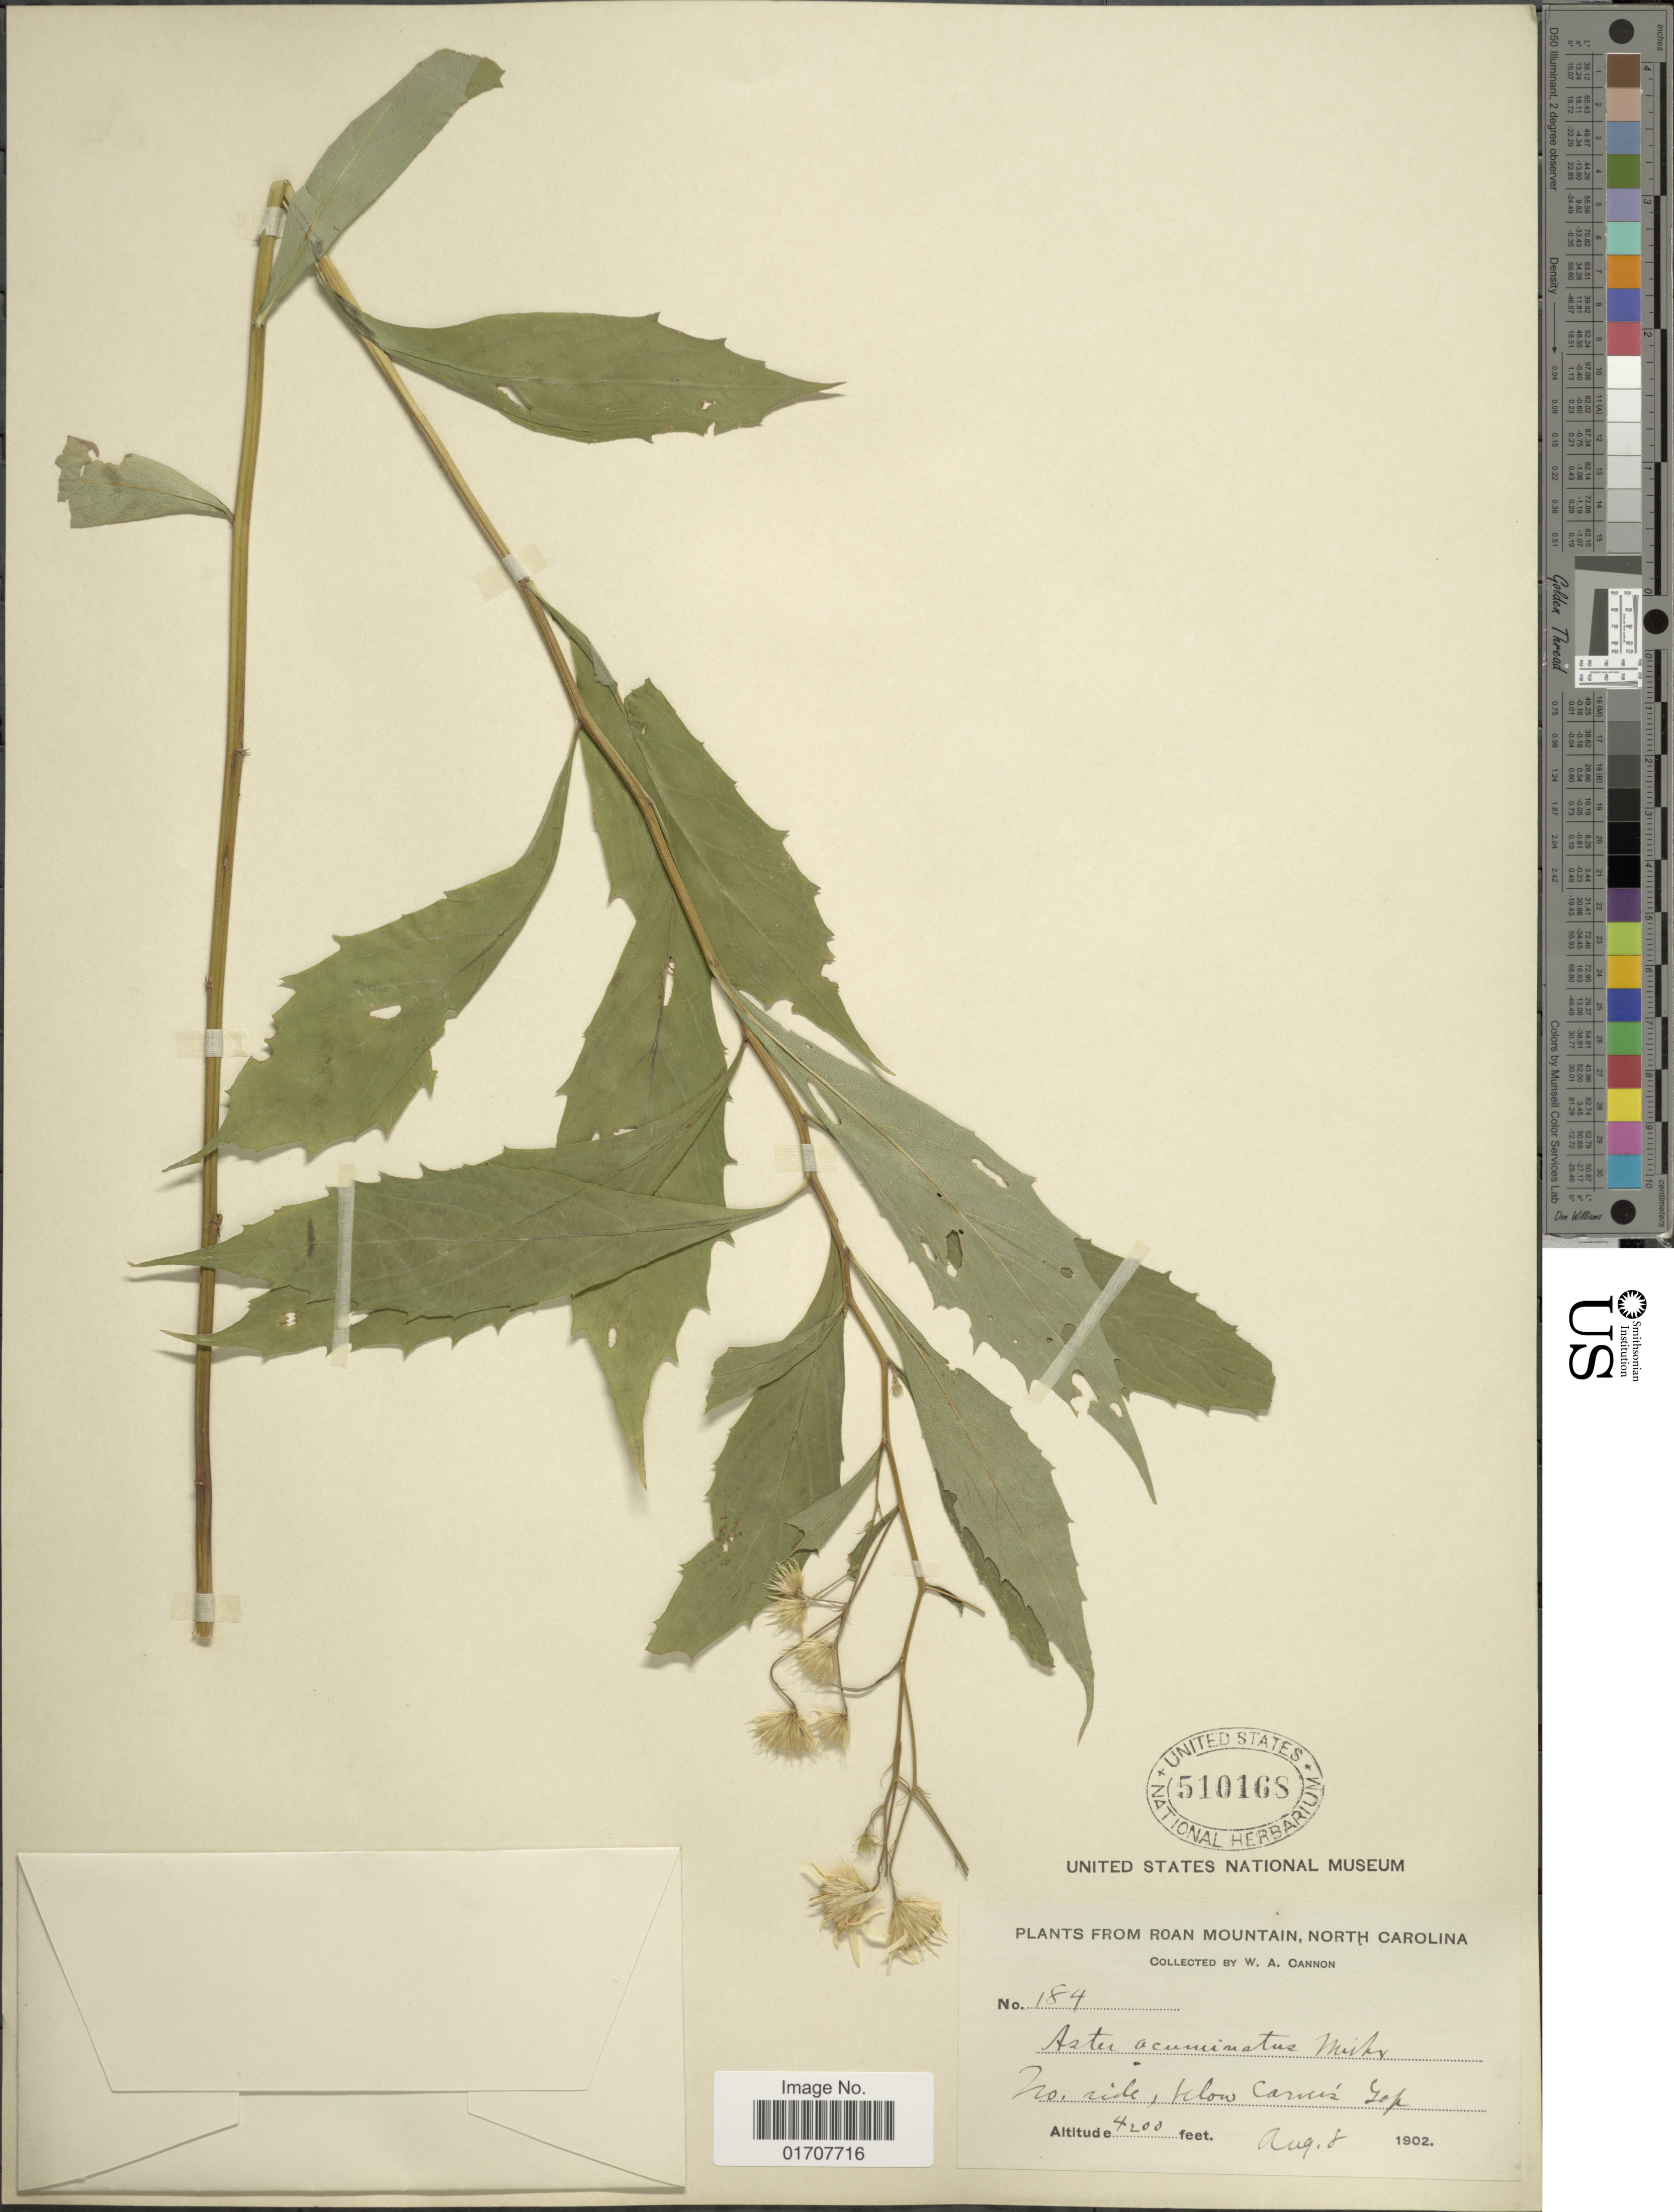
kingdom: Plantae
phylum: Tracheophyta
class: Magnoliopsida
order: Asterales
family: Asteraceae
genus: Oclemena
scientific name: Oclemena acuminata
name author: (Michx.) Greene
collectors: W. Cannon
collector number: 184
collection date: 1902-08-08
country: United States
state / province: North Carolina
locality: Roan Mountain, No side, blow Carver's Gap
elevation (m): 1280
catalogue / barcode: US 510168